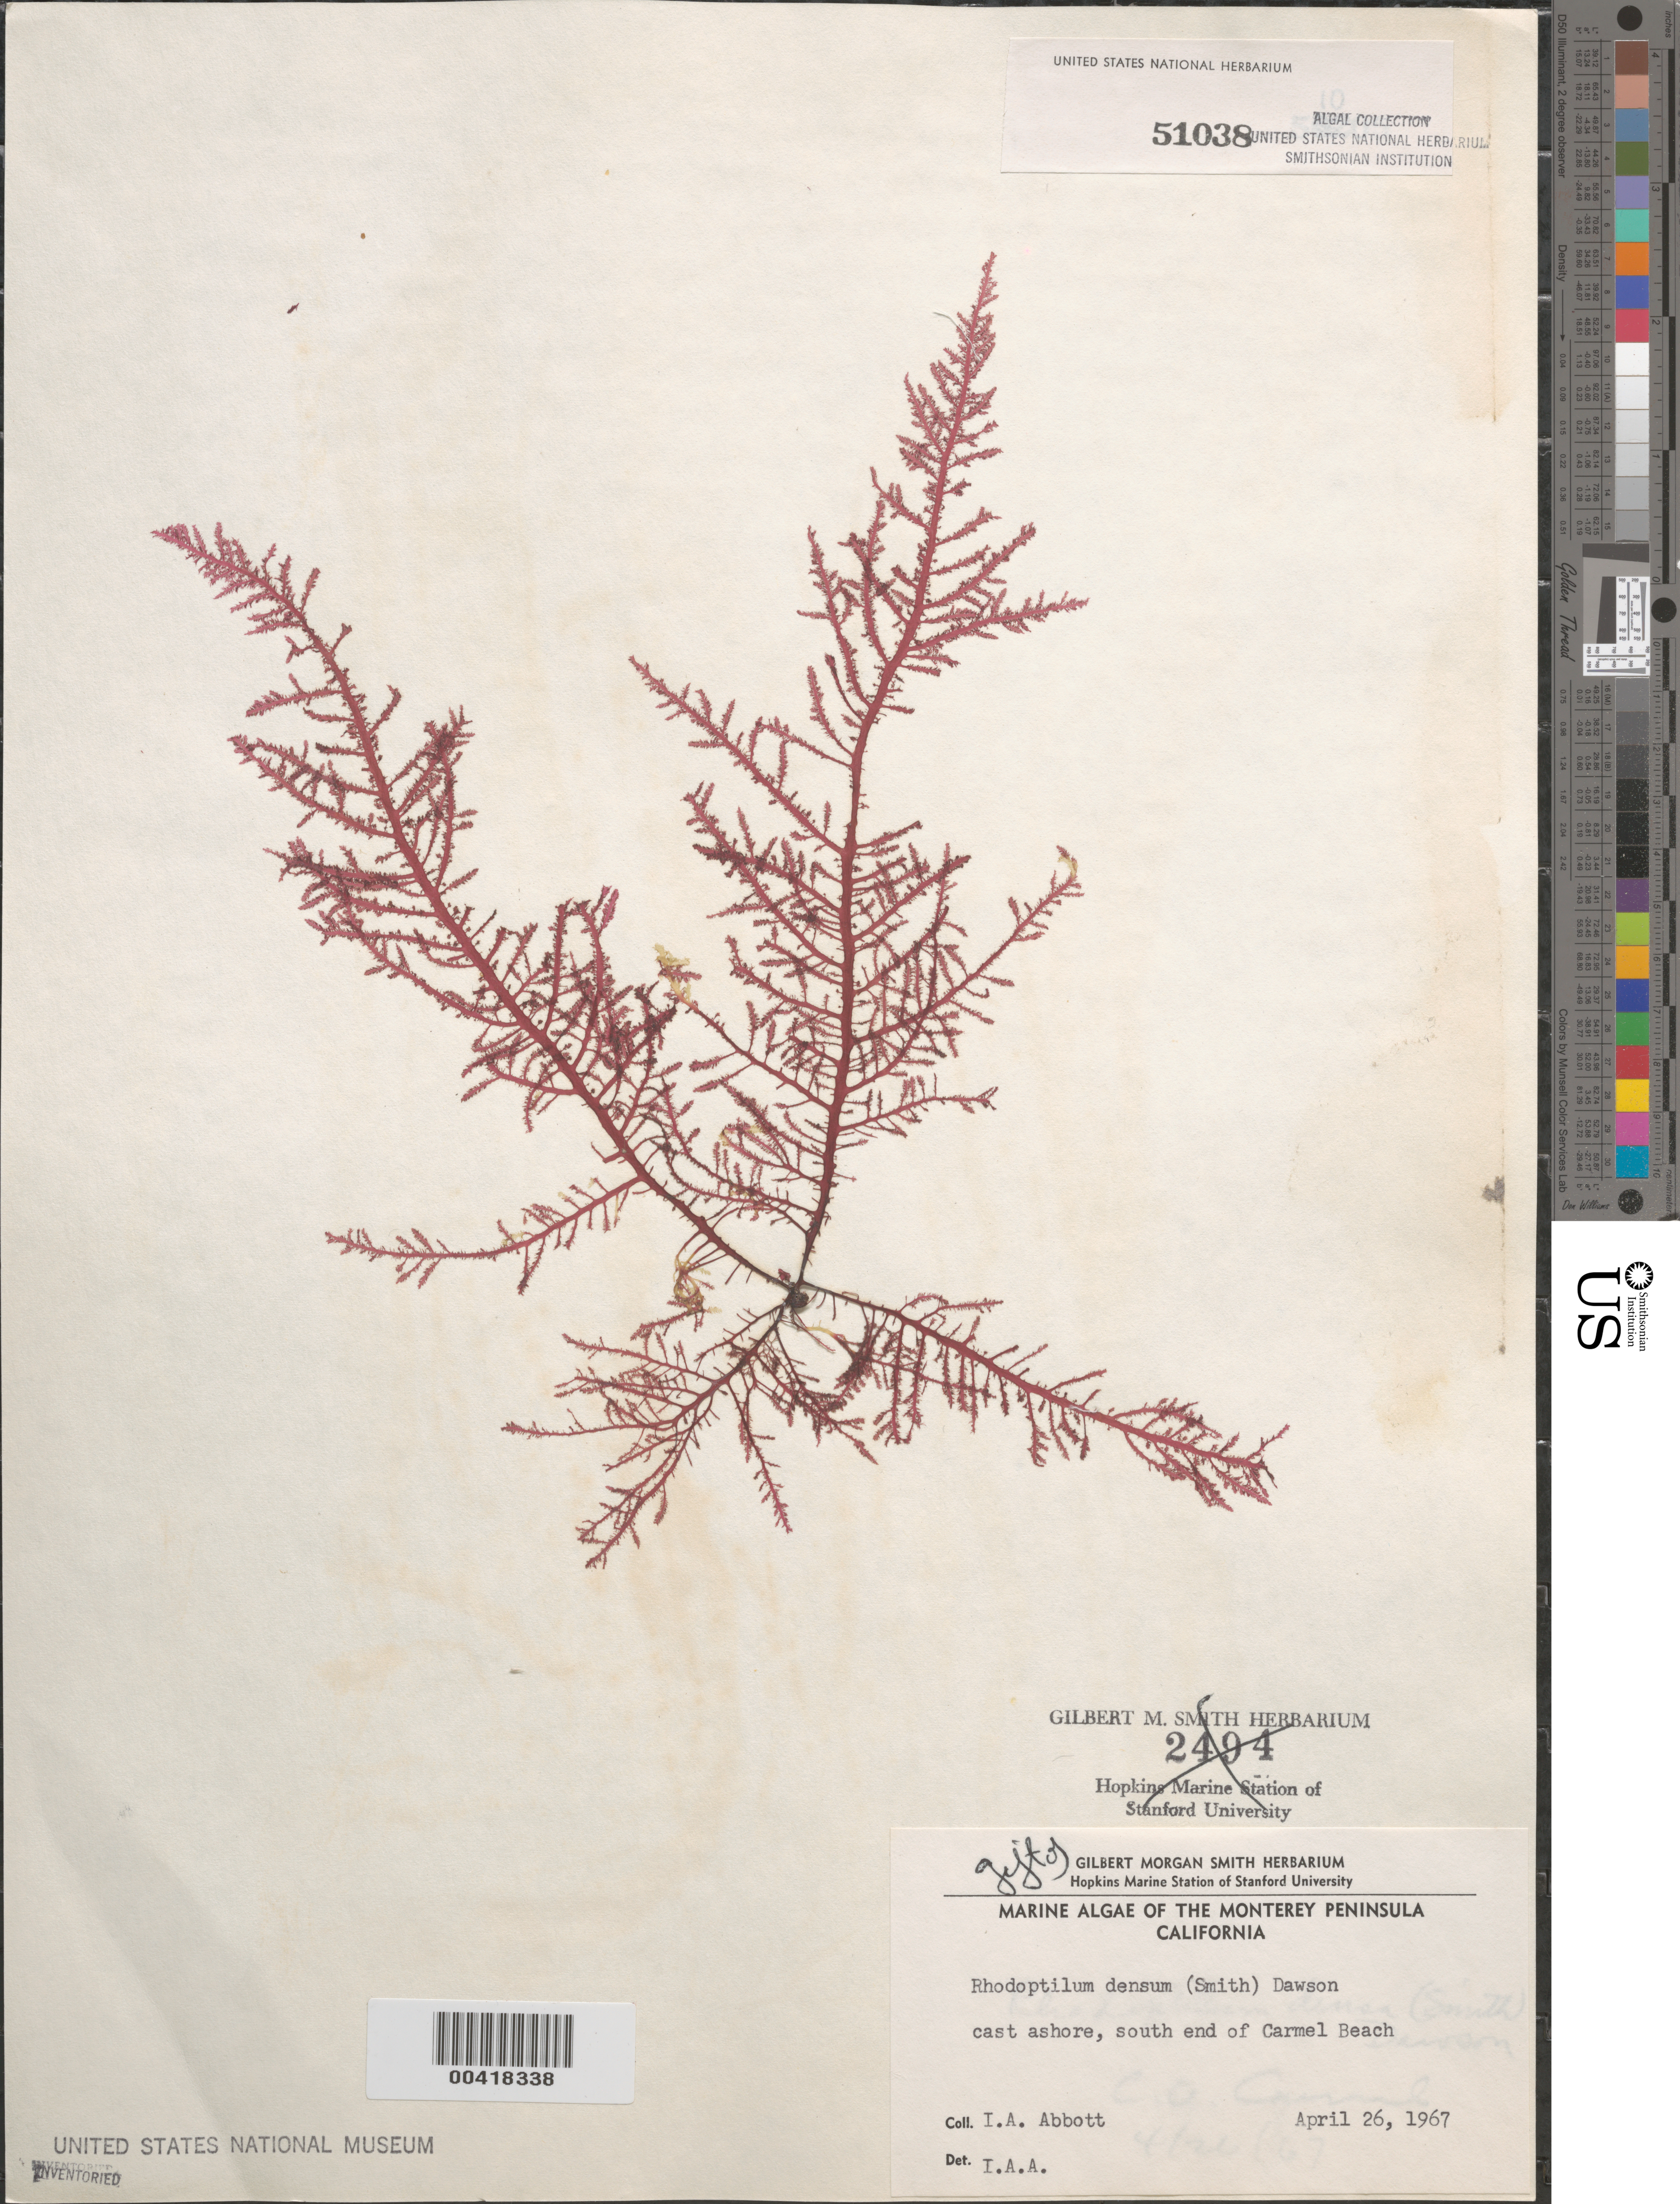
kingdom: Plantae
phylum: Rhodophyta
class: Florideophyceae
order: Ceramiales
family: Dasyaceae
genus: Rhodoptilum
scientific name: Rhodoptilum plumosum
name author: (Harv. & Bail.) Kylin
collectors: I. A. Abbott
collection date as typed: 26 Apr 1967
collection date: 1967-04-26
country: United States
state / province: California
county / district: Monterey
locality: Carmel Beach, south end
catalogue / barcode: US 51038